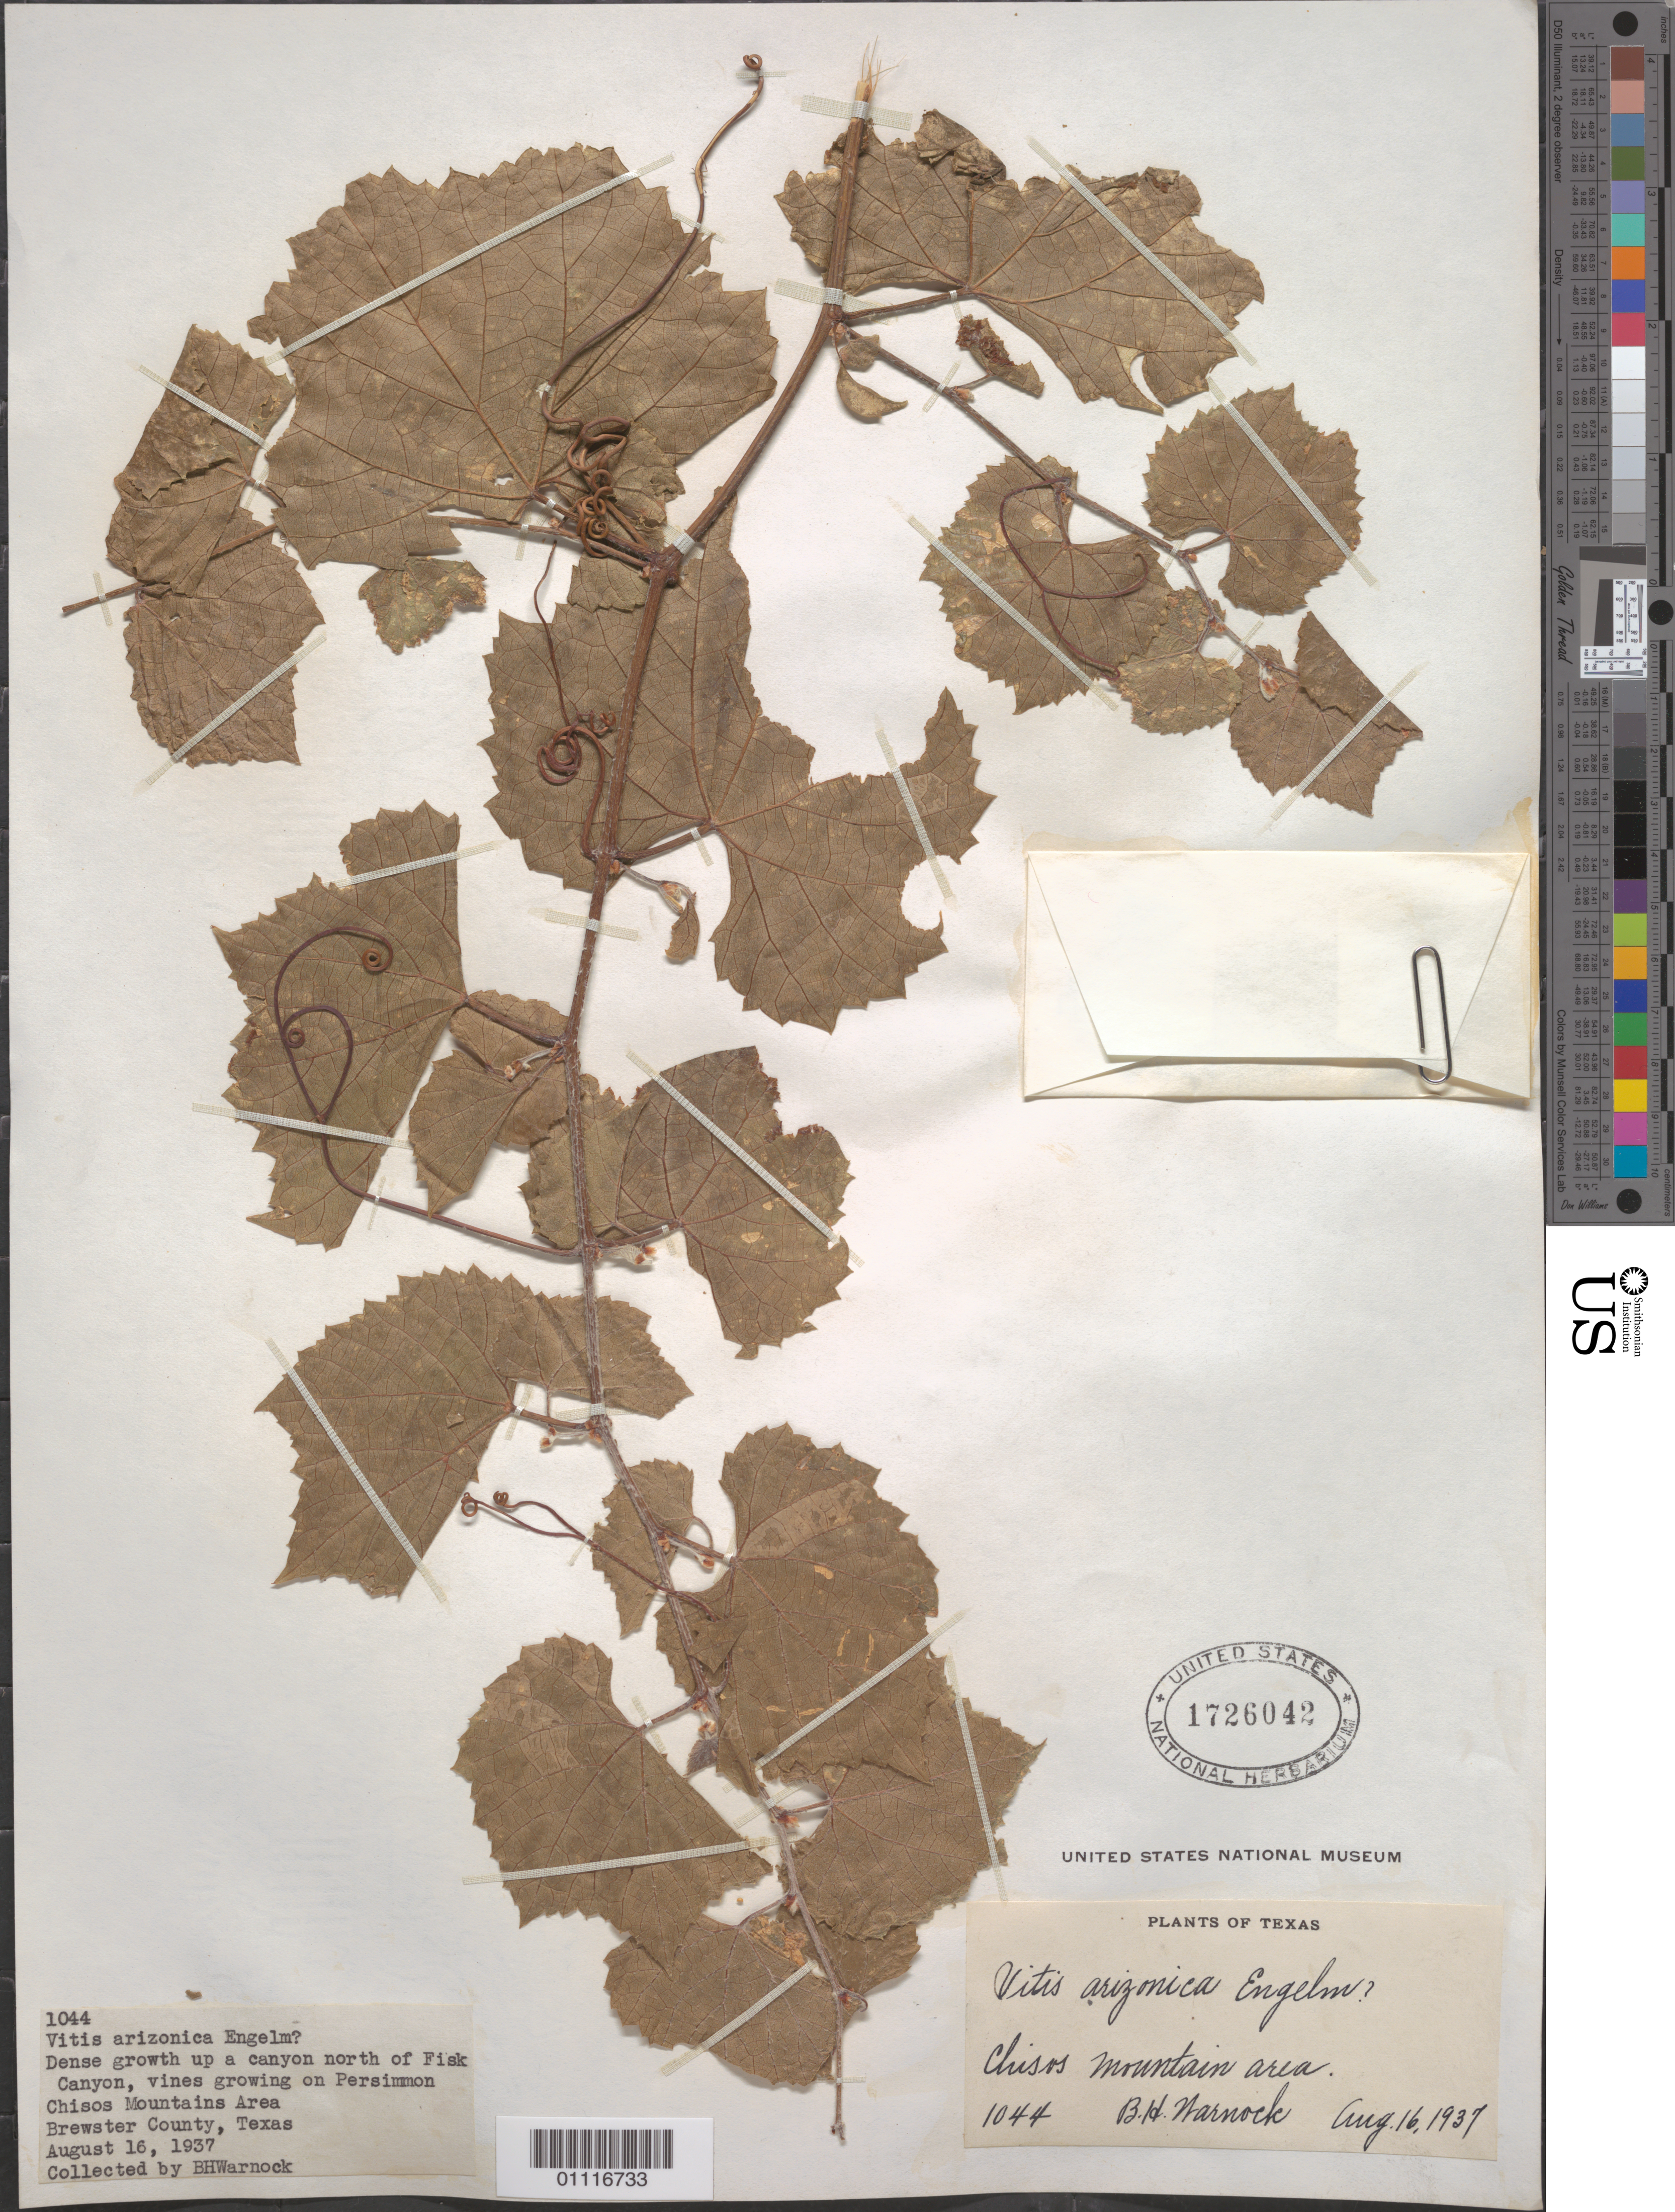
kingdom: Plantae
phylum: Tracheophyta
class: Magnoliopsida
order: Vitales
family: Vitaceae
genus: Vitis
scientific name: Vitis arizonica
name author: Engelm.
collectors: B. H. Warnock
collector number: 1044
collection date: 1937-08-16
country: United States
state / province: Texas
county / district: Brewster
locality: a canyon north of Fisk Canyon, on Persimmon Chisos Mountains Area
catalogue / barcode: US 1726042